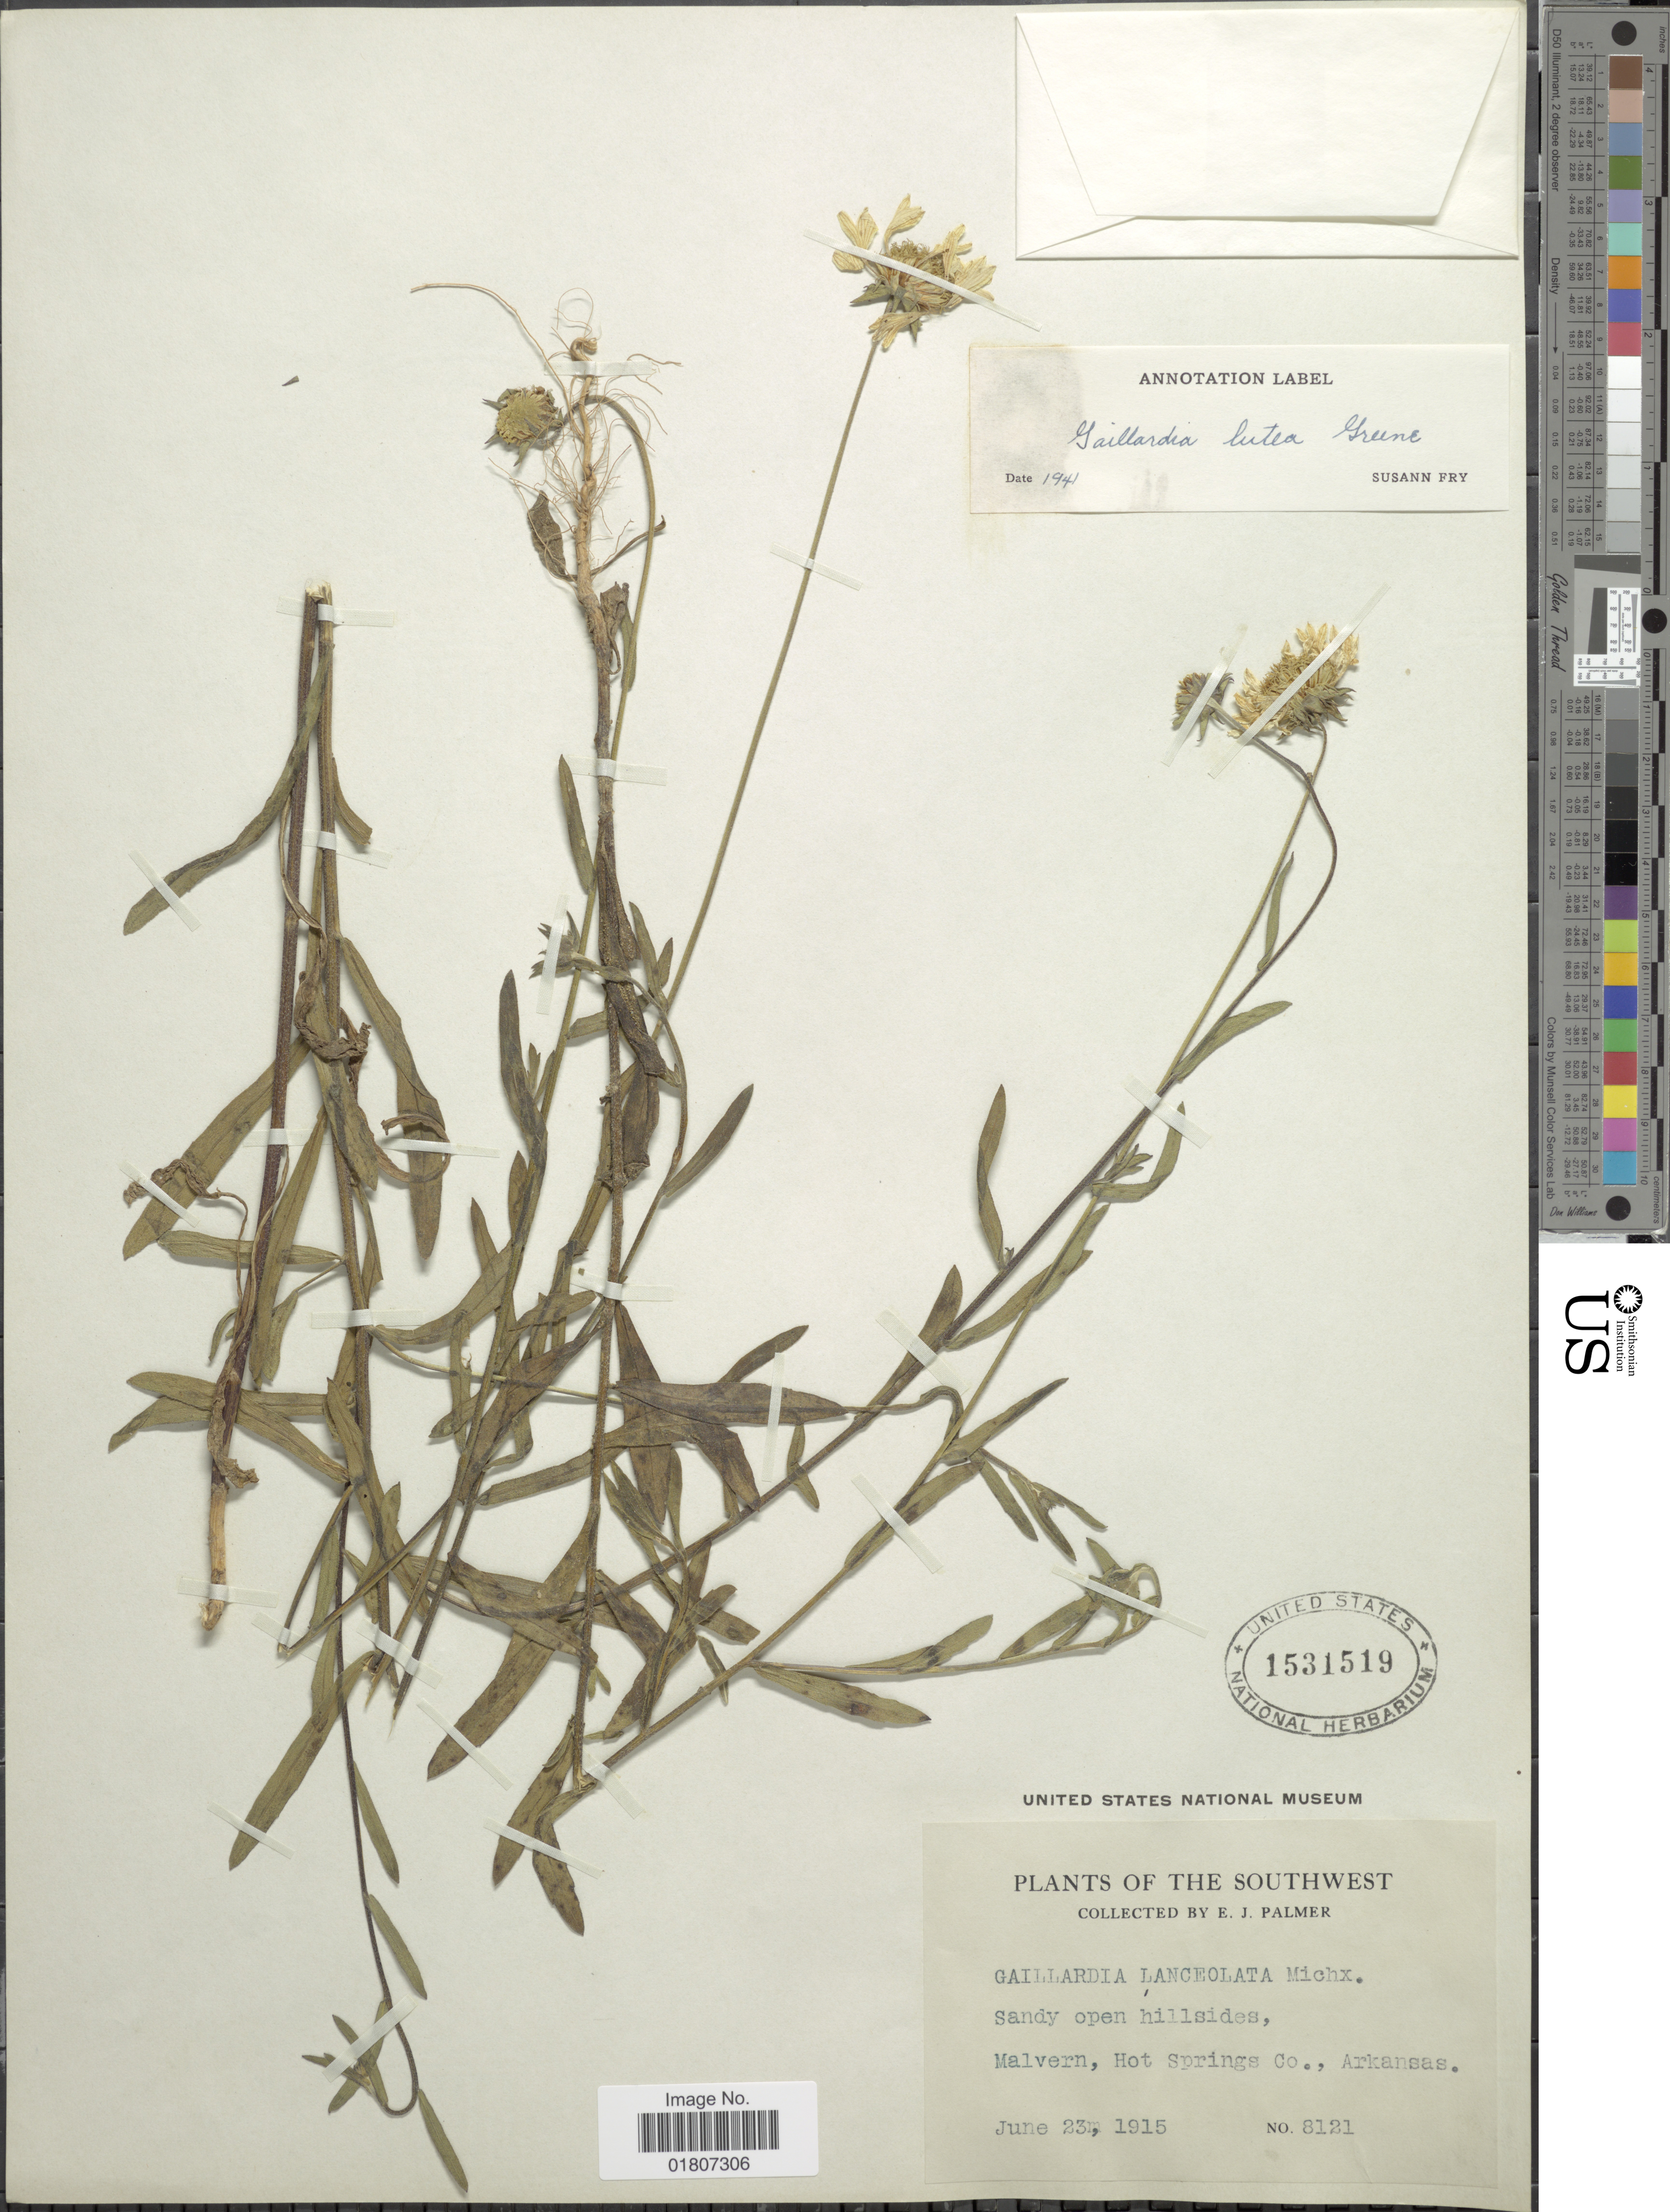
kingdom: Plantae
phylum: Tracheophyta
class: Magnoliopsida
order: Asterales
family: Asteraceae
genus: Gaillardia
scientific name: Gaillardia lutea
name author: Greene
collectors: E. J. Palmer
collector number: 8121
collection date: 1915-06-23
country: United States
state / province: Arkansas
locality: Southwest. Malvern, Hot Springs Co.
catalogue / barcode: US 1531519